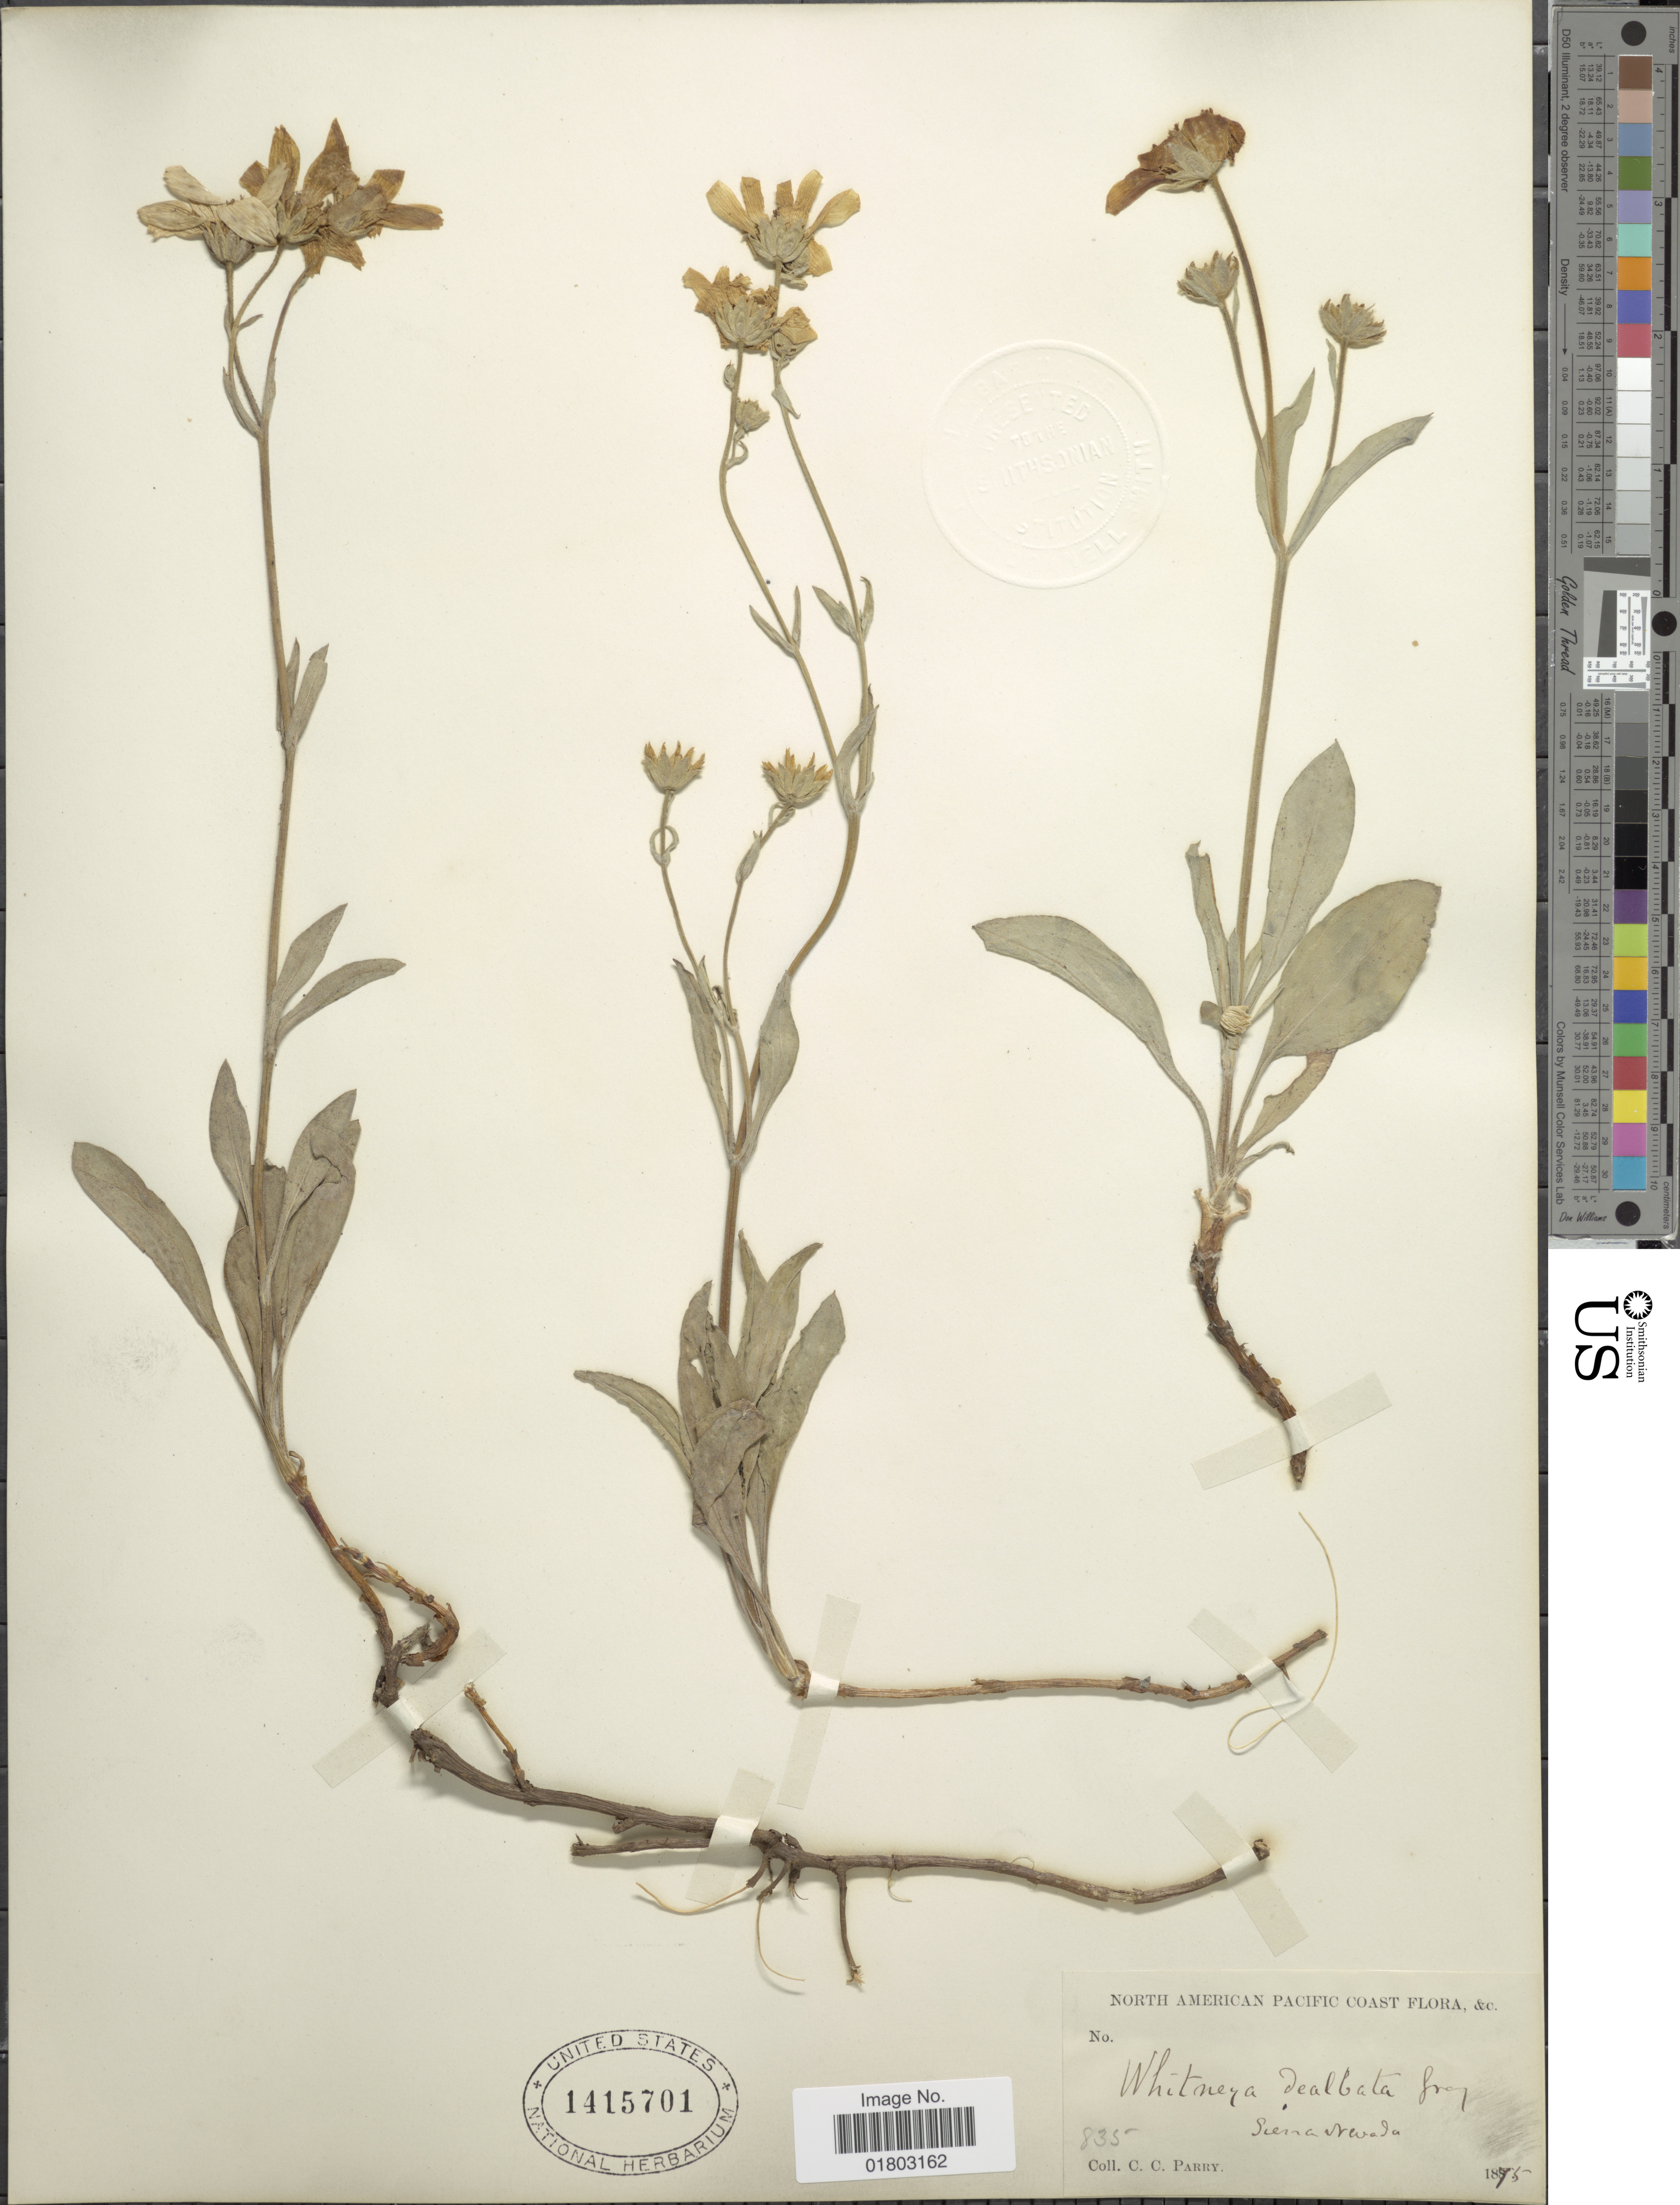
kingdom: Plantae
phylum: Tracheophyta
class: Magnoliopsida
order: Asterales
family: Asteraceae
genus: Arnica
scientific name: Arnica dealbata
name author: (A. Gray) B.G. Baldwin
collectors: C. C. Parry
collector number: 835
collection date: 1875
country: United States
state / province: California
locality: North American Pacific Coast, &c. Sierra Nevada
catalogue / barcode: US 1415701